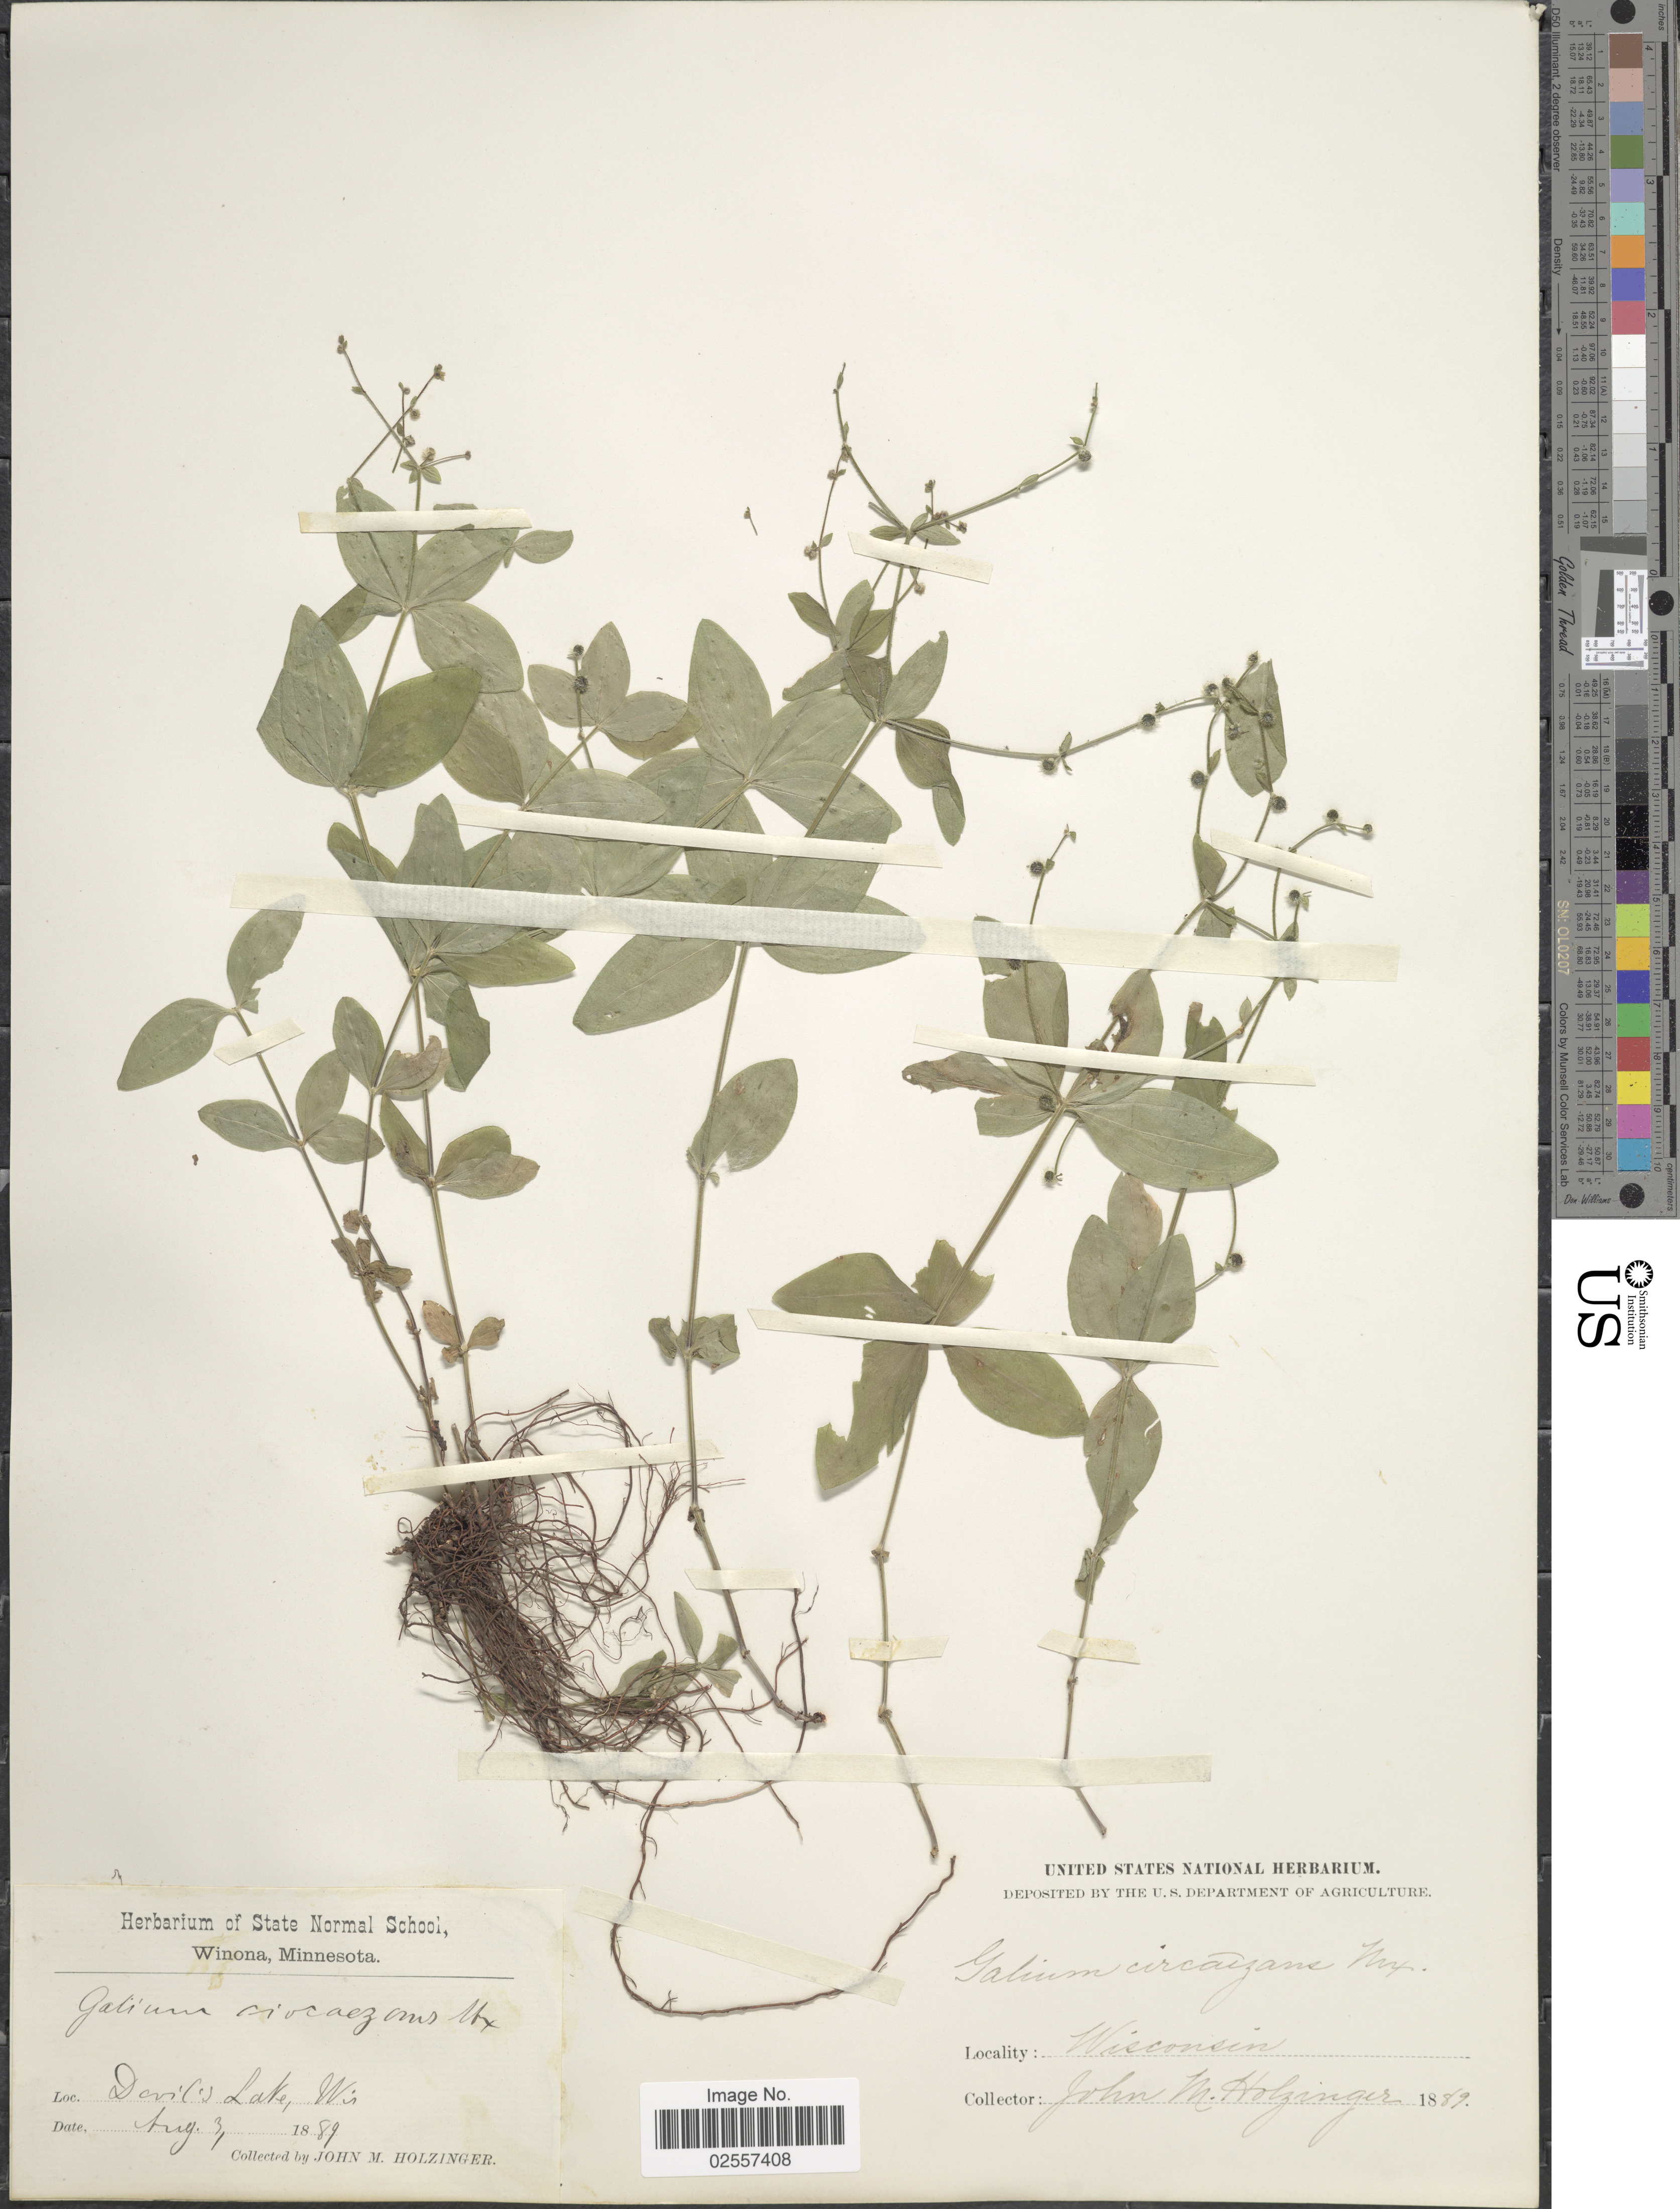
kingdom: Plantae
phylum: Tracheophyta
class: Magnoliopsida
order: Gentianales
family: Rubiaceae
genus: Galium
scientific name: Galium circaezans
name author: Michx.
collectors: J. M. Holzinger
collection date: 1889-08-03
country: United States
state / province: Wisconsin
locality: Devil's Lake